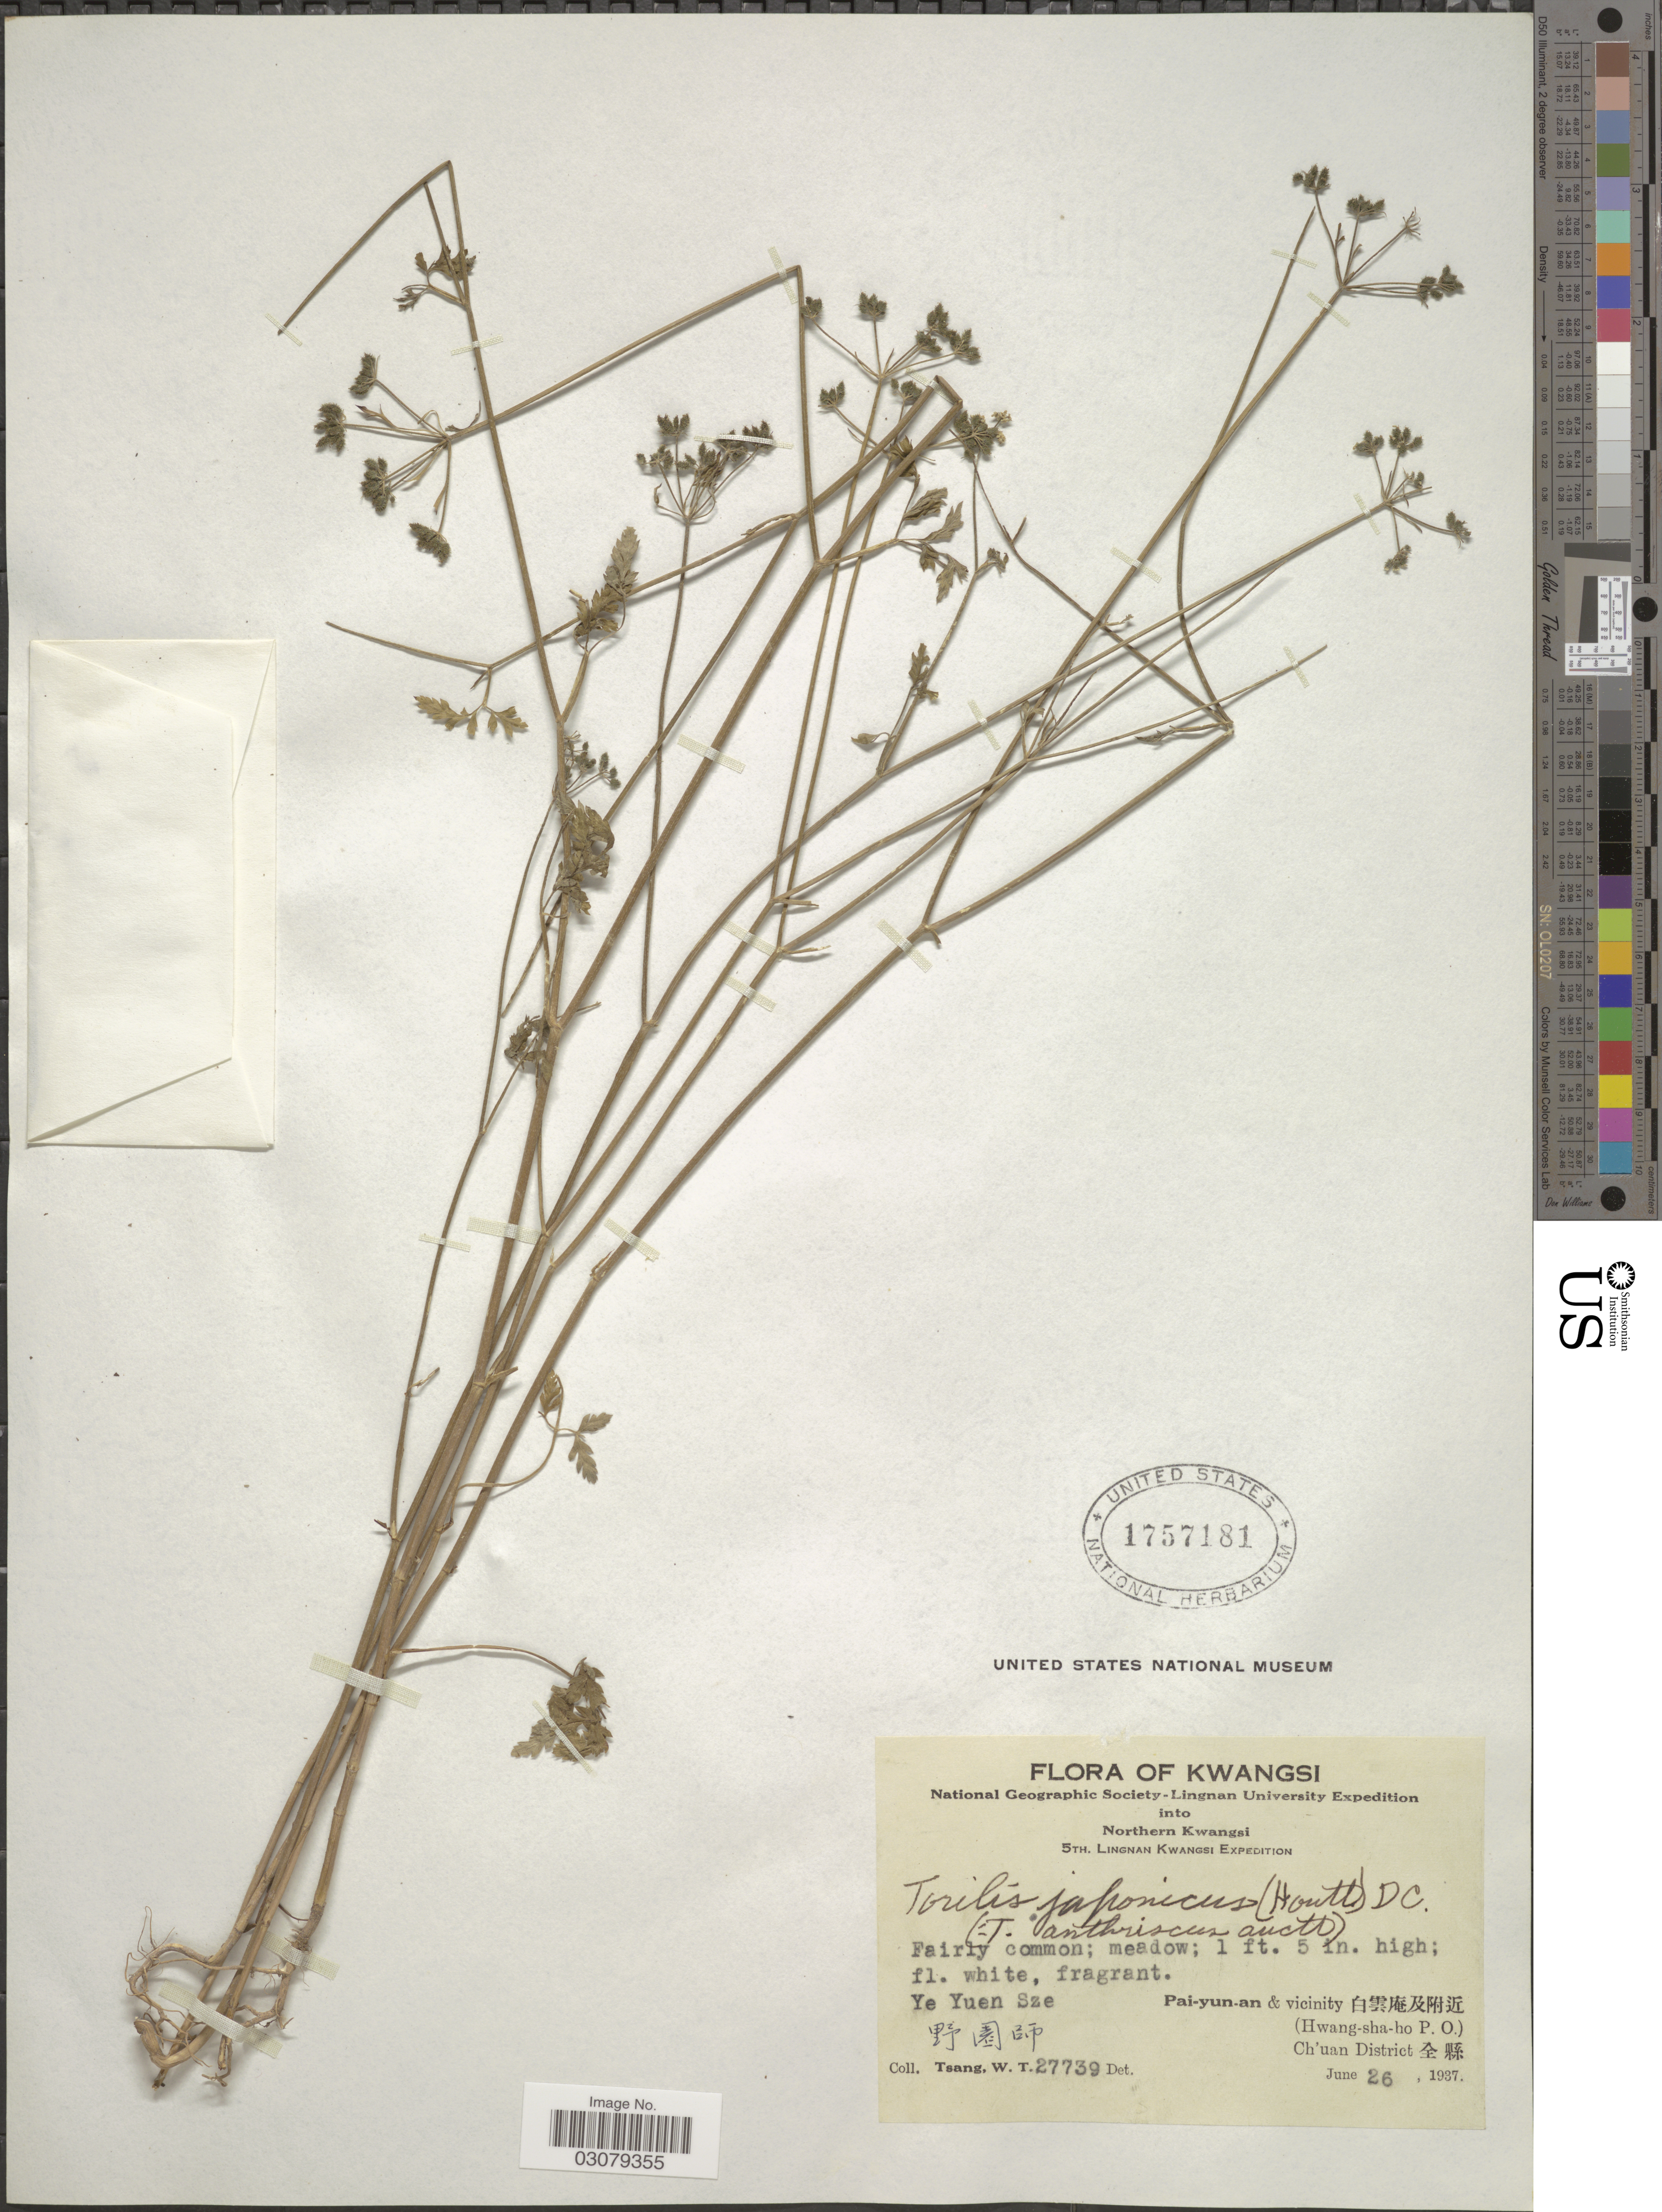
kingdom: Plantae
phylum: Tracheophyta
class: Magnoliopsida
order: Apiales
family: Apiaceae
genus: Torilis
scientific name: Torilis japonica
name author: (Houtt.) DC.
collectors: W. T. Tsang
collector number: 27739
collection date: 1937-06-26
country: China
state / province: Guangxi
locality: Kwangsi. Ye Yuen Sze. Pai-yun-an & vicinity. (Hwang-sha-ho P.O.), Ch'uan District.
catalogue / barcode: US 1757181